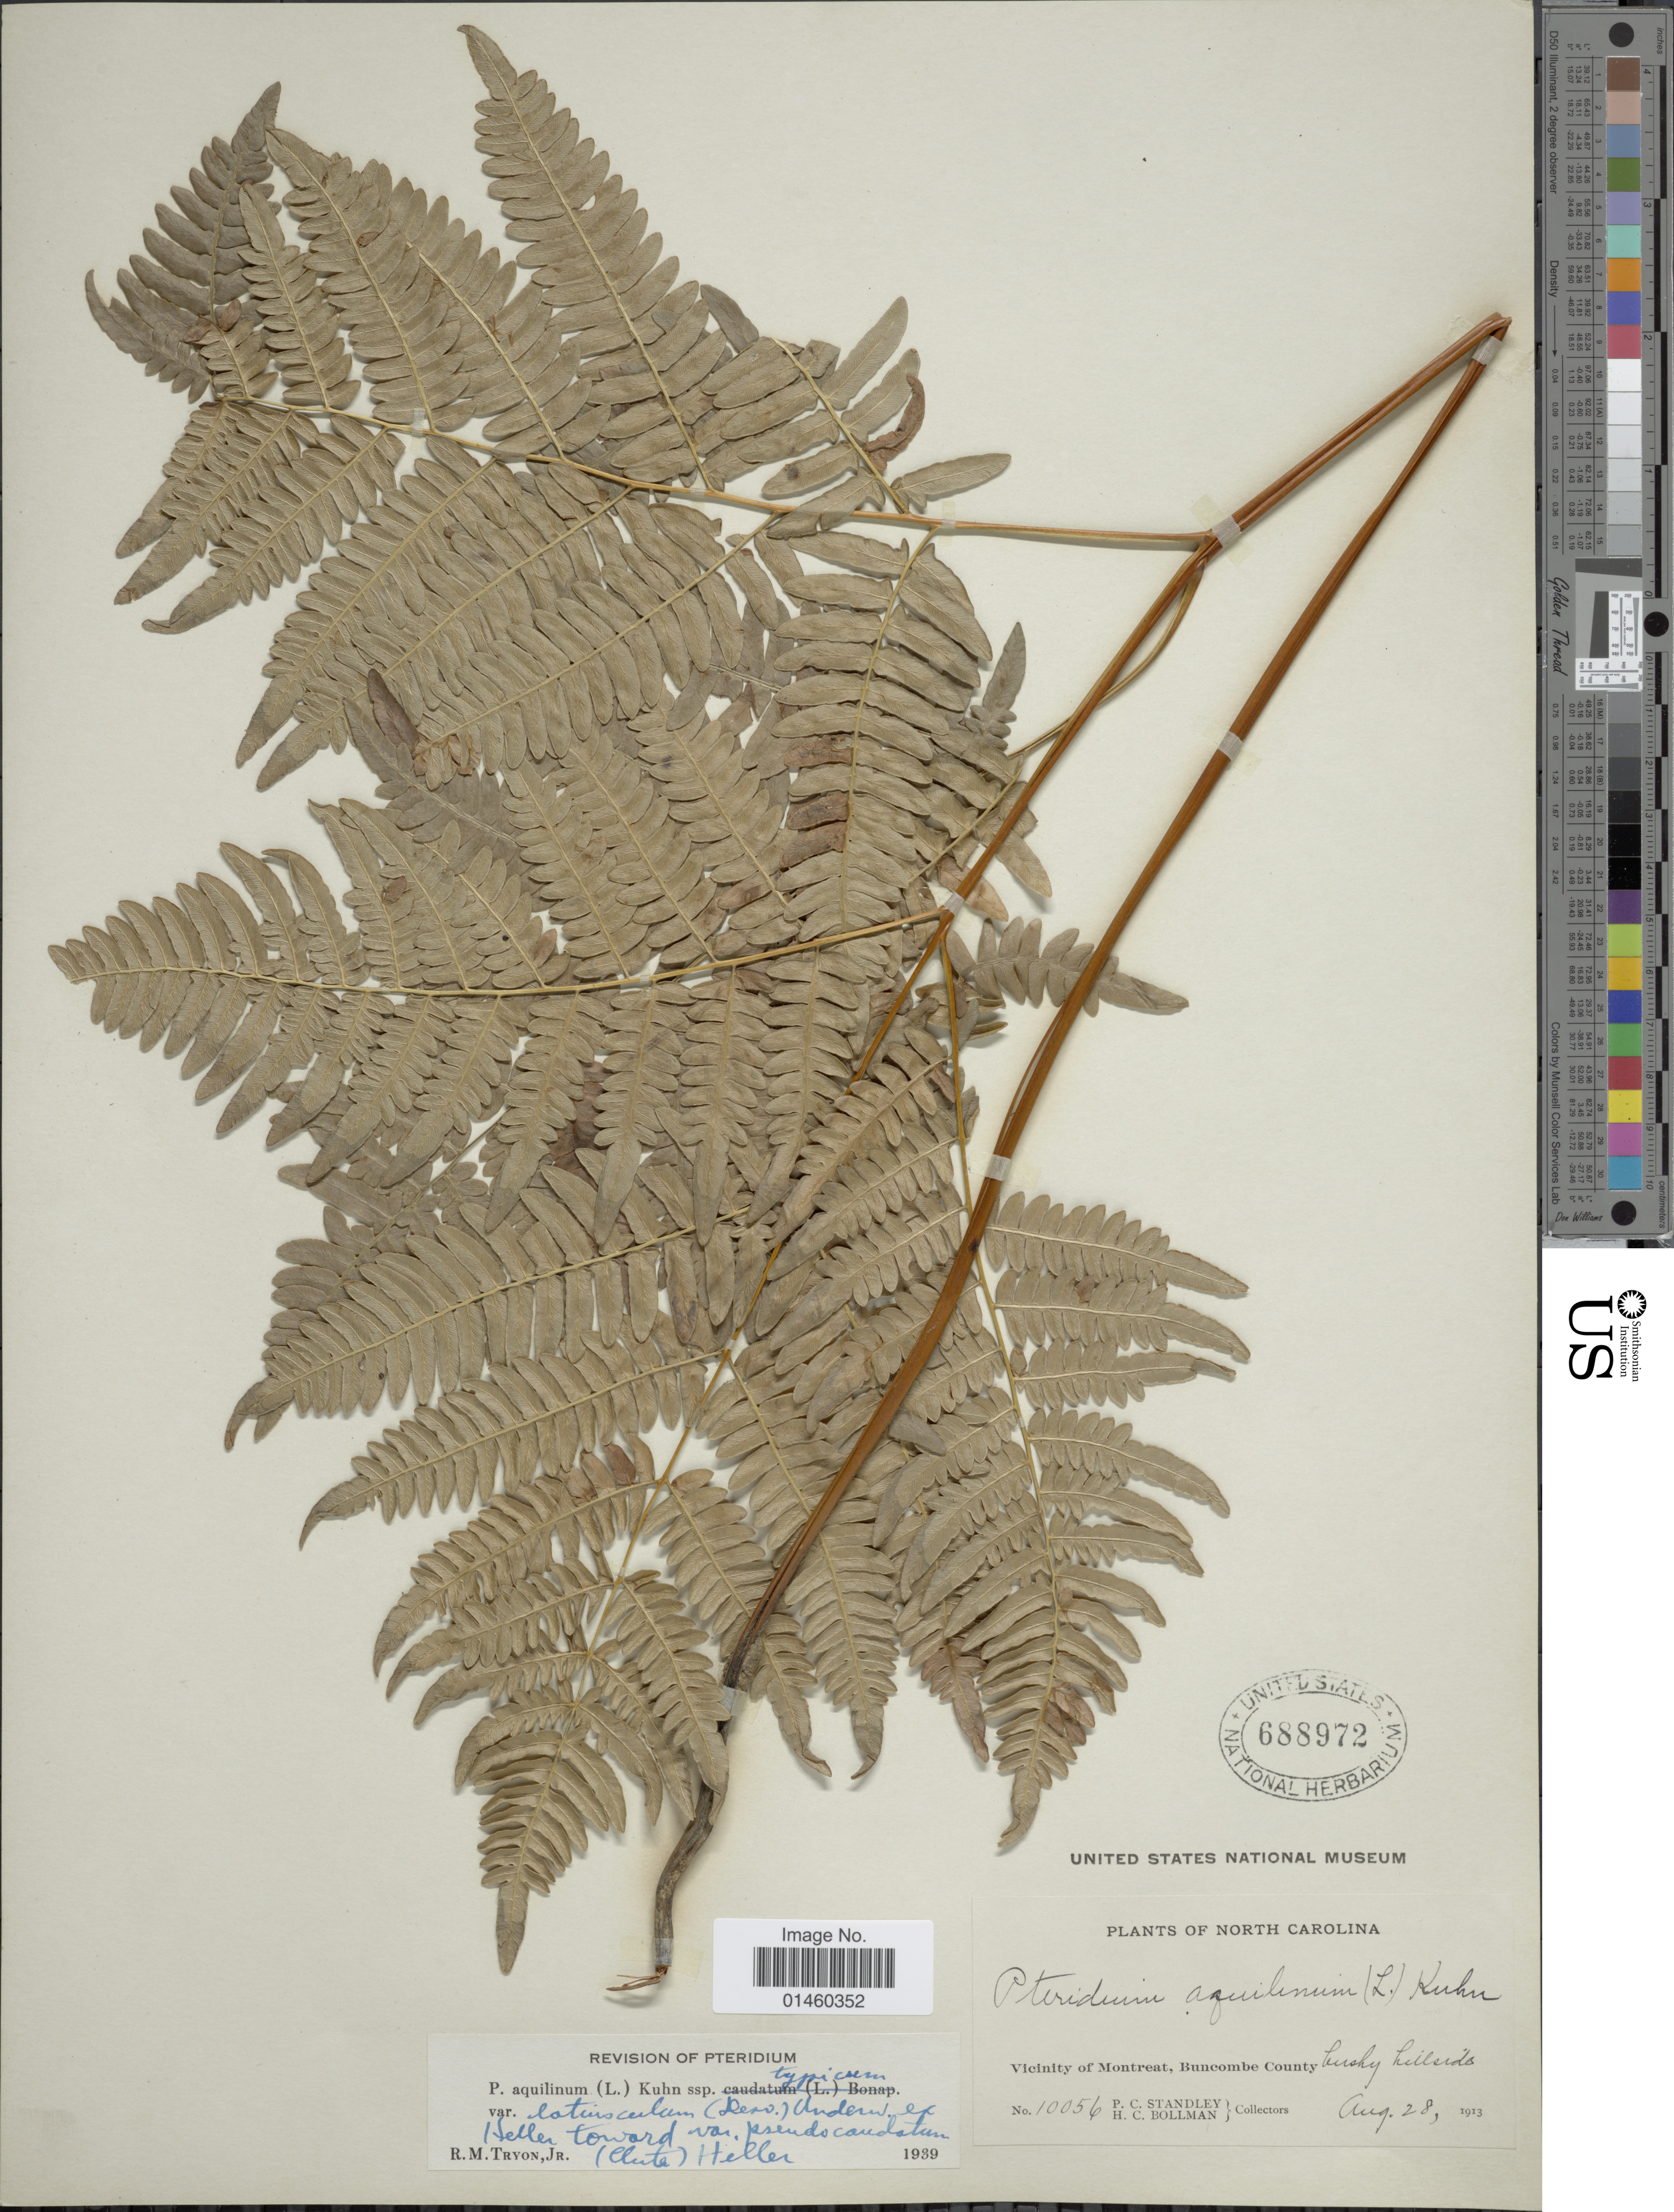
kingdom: Plantae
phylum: Tracheophyta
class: Polypodiopsida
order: Polypodiales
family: Dennstaedtiaceae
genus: Pteridium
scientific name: Pteridium aquilinum var. latiusculum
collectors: P. C. Standley & H. C. Bollman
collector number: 10056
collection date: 1913-08-28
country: United States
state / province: North Carolina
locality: Vicinity of Montreat, Buncombe County, bushy hillsides.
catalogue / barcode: US 688972